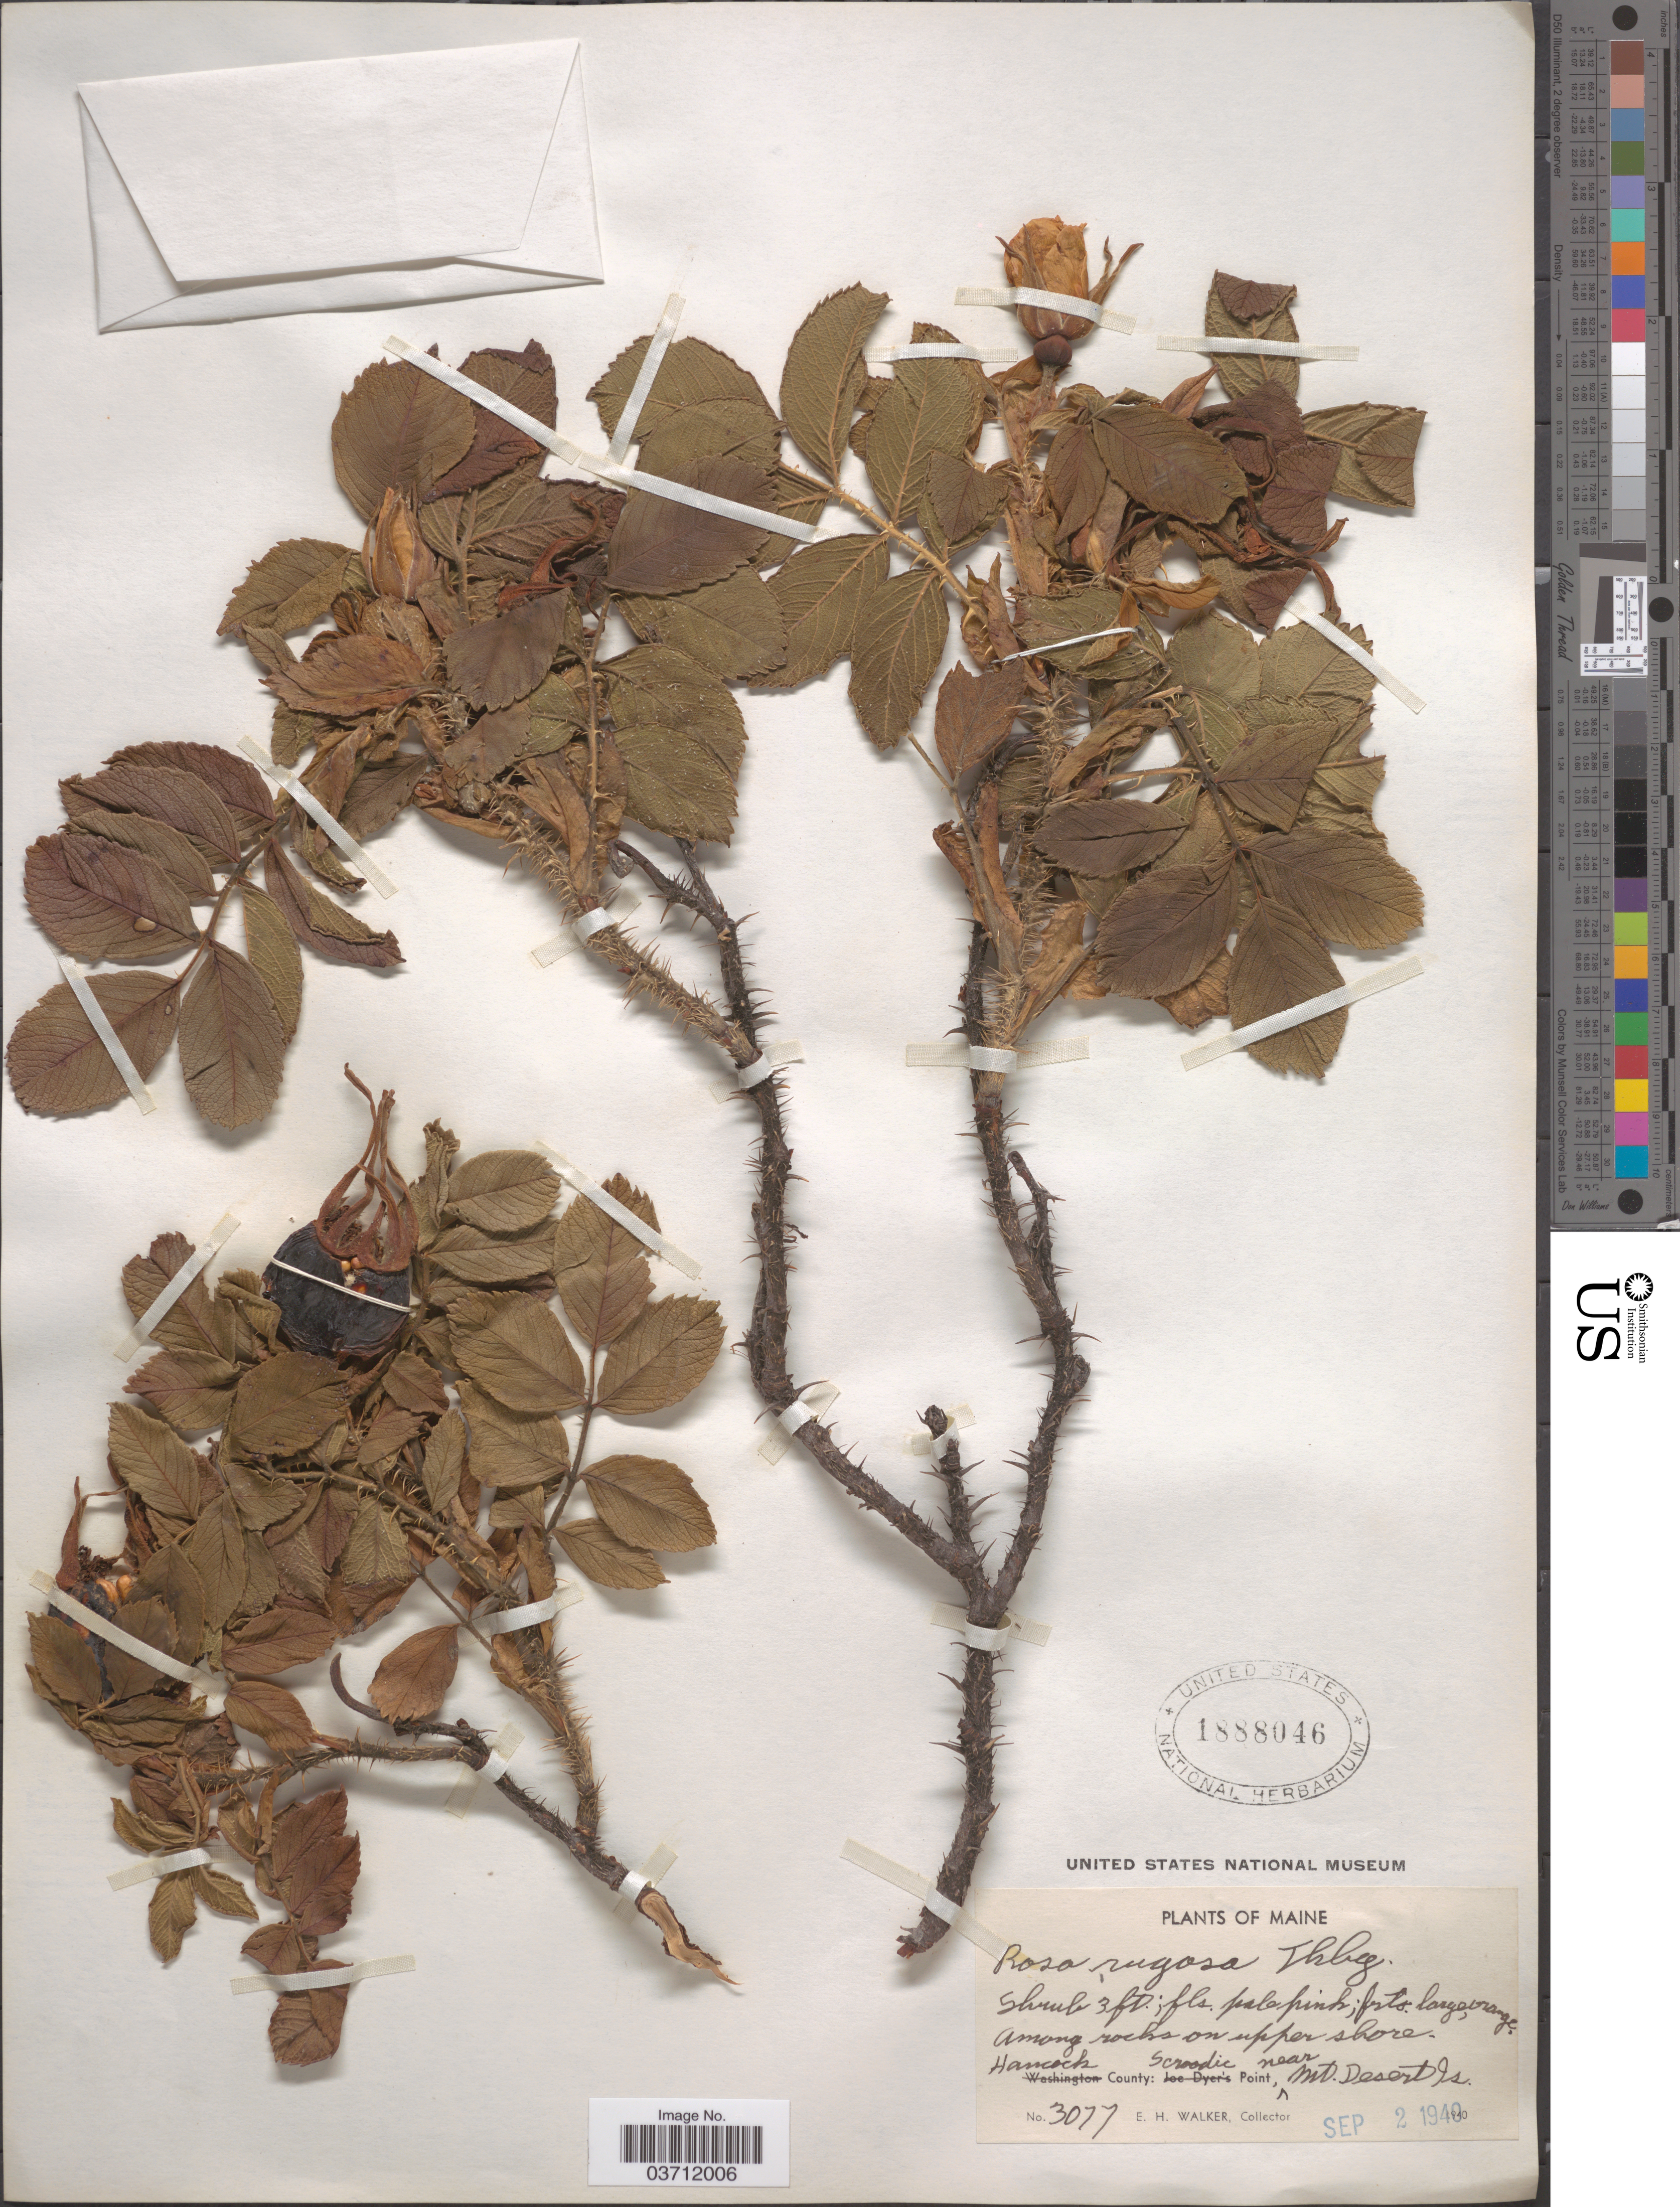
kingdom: Plantae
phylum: Tracheophyta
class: Magnoliopsida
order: Rosales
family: Rosaceae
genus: Rosa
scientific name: Rosa rugosa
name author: Thunb.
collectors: E. H. Walker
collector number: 3077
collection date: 1940-09-02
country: United States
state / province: Maine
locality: Among rocks on upper shore. Hancock County: Schoodic Point near Mt. Desert Is.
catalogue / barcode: US 1888046